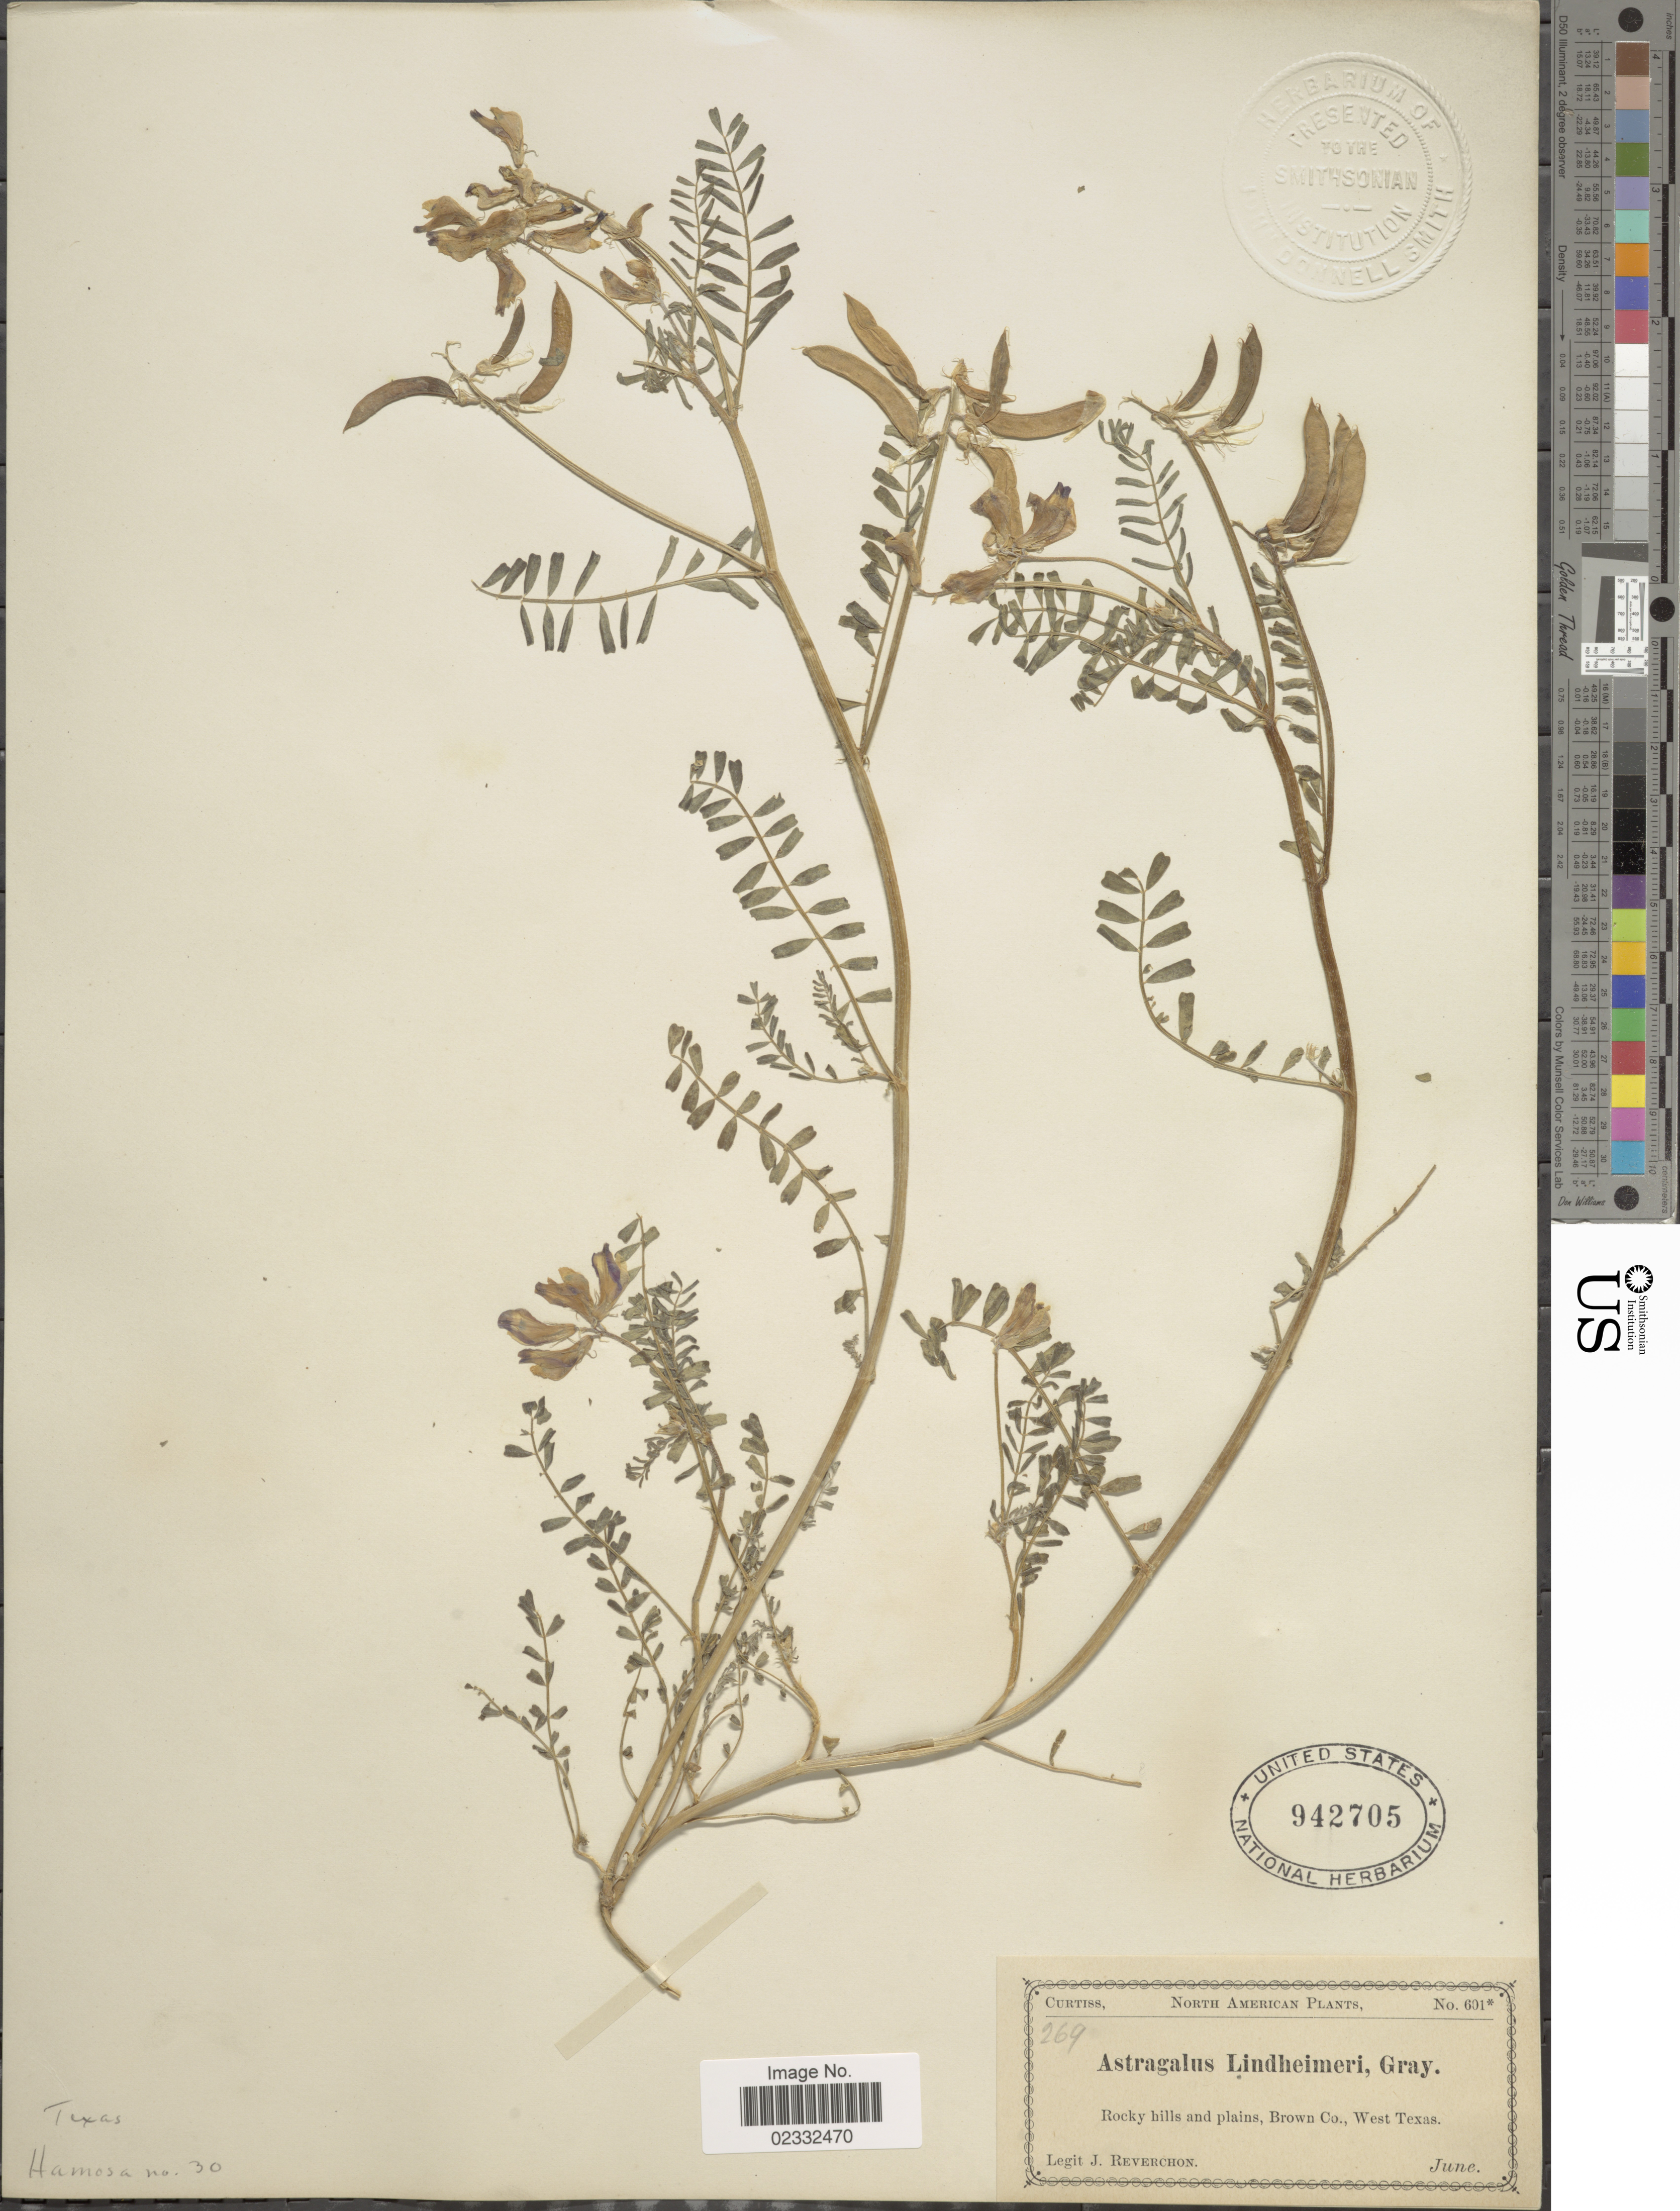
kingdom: Plantae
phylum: Tracheophyta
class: Magnoliopsida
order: Fabales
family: Fabaceae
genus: Astragalus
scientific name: Astragalus lindheimeri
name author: Engelm. ex A. Gray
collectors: J. Reverchon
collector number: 601/269?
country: United States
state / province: Texas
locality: Rocky hills and plains, Brown Co., West Texas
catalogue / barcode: US 942705